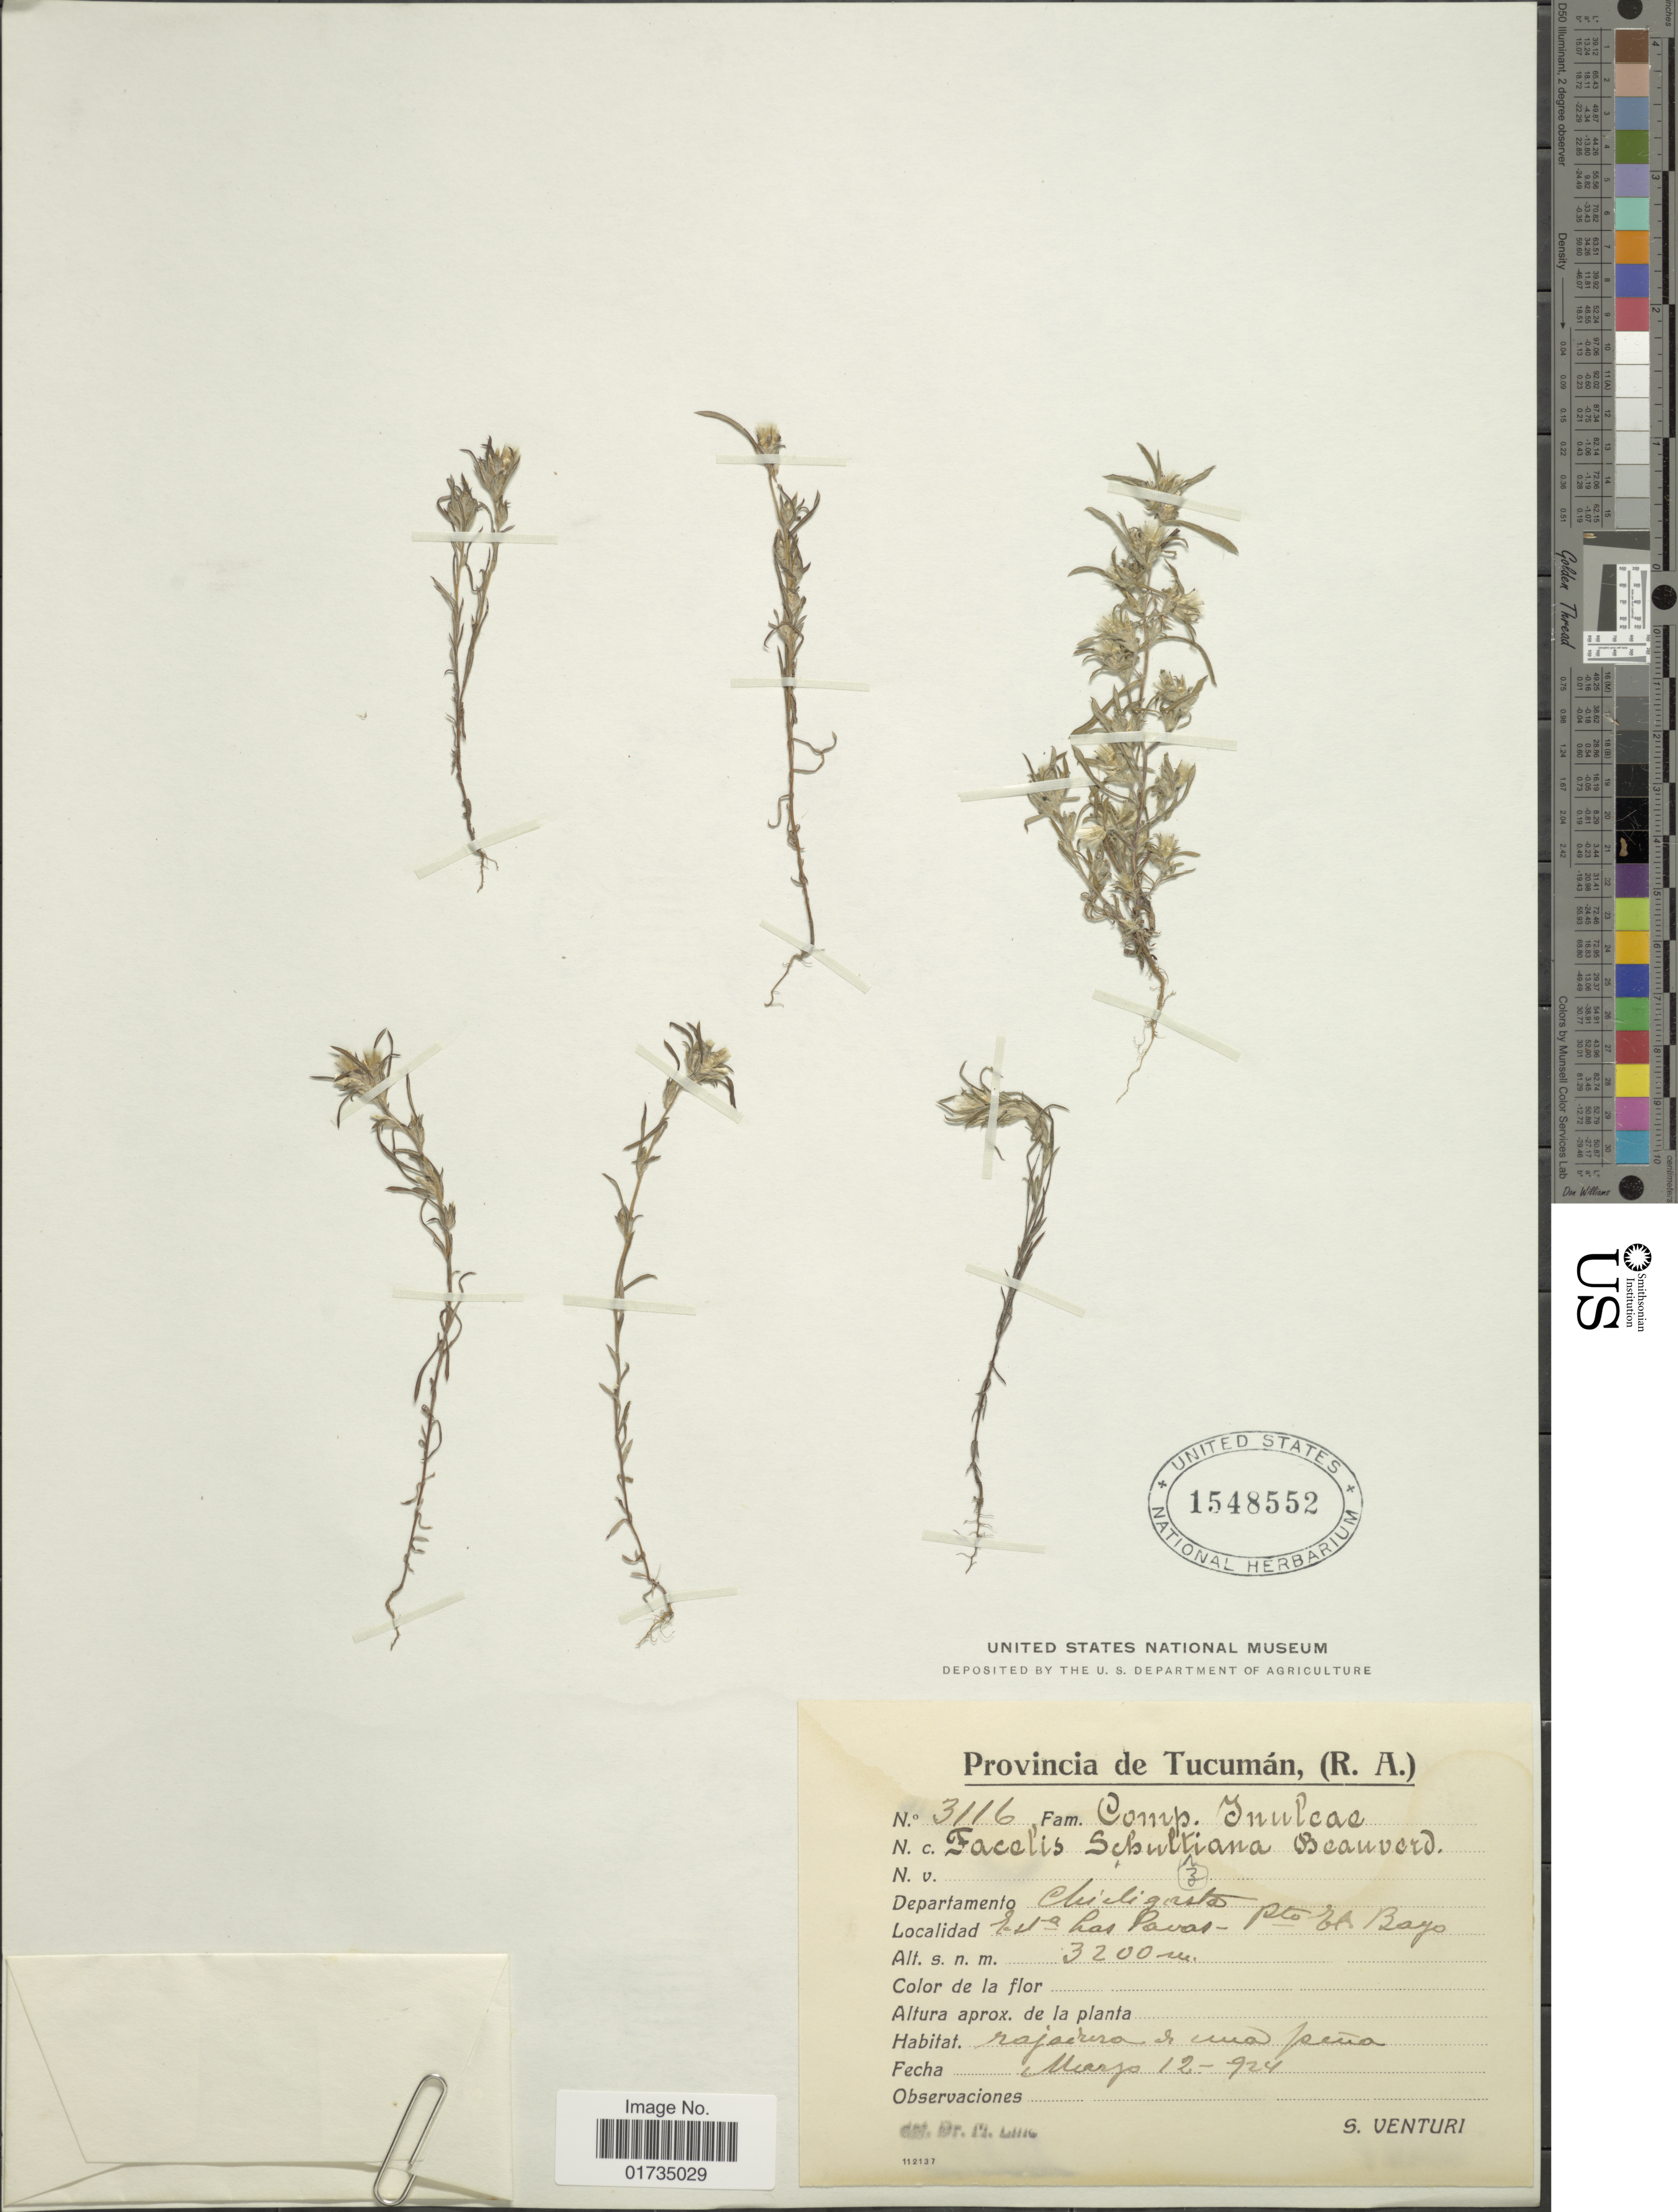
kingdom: Plantae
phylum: Tracheophyta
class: Magnoliopsida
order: Asterales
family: Asteraceae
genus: Facelis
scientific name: Facelis schultziana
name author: Beauvard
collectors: S. Venturi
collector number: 3116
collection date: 1924-03-12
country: Argentina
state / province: Tucuman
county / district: Chicligasta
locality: Est- a Las Pavas - pto El Bayo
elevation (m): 3200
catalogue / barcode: US 1548552